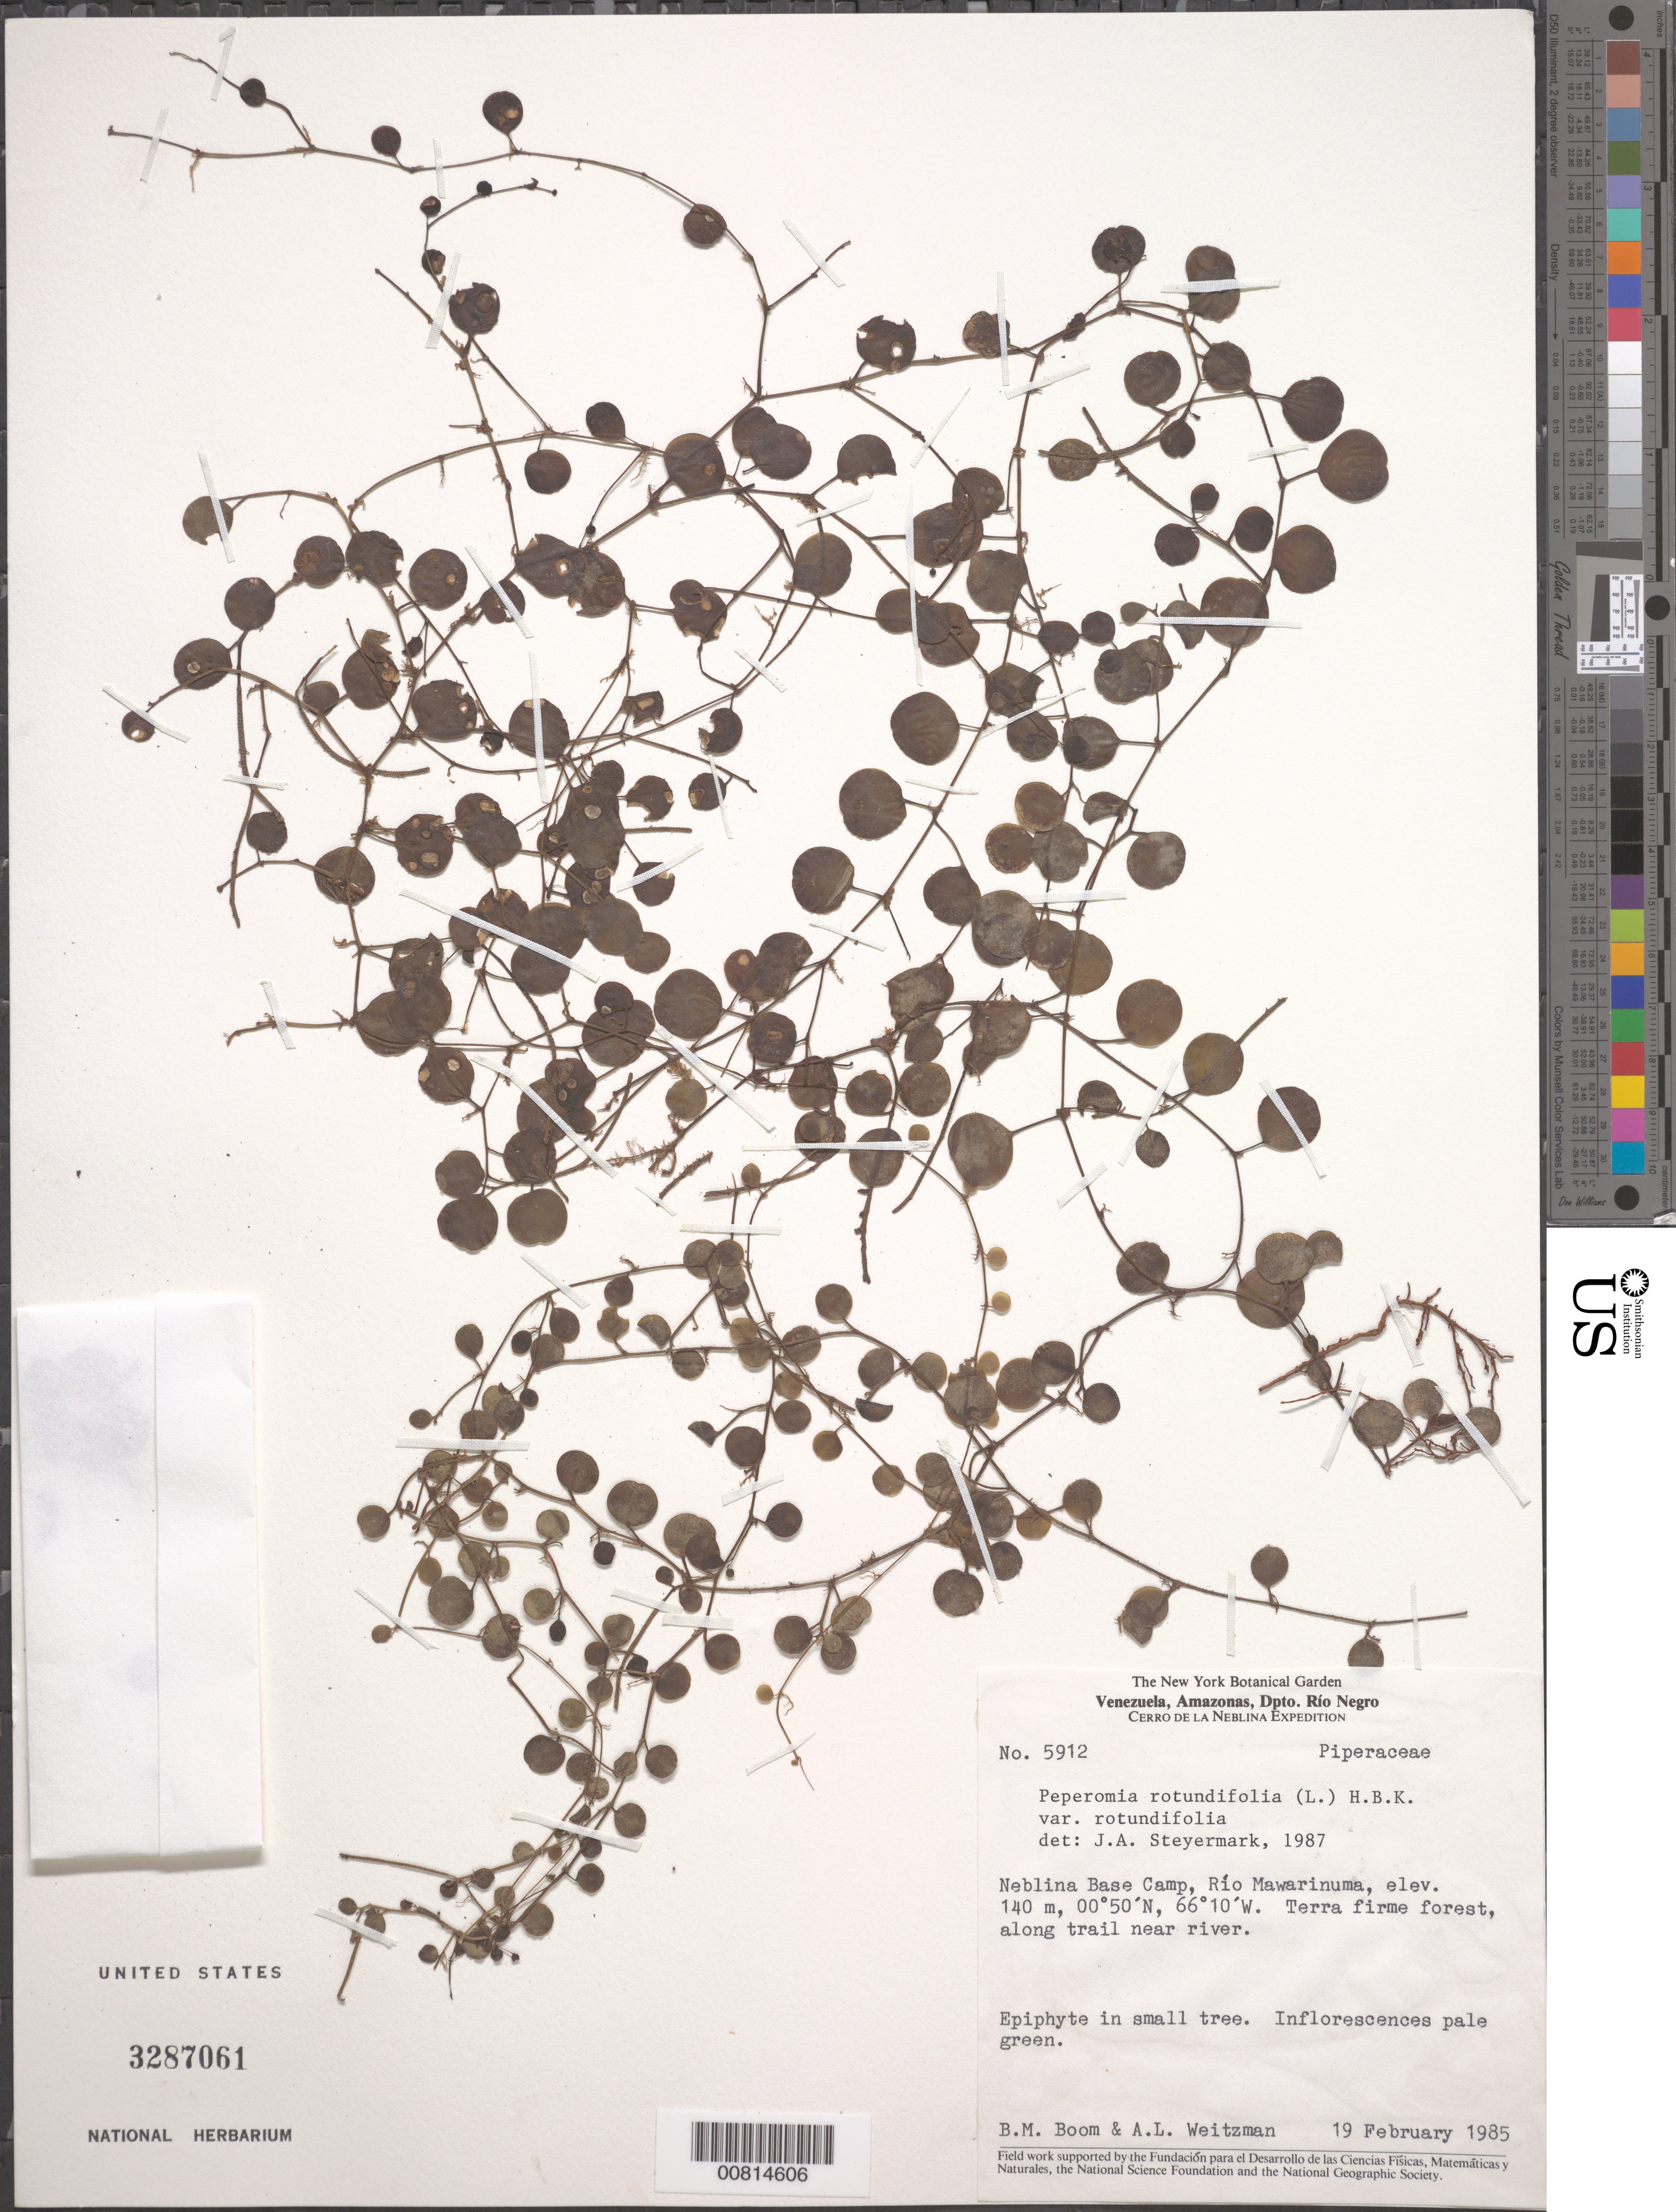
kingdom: Plantae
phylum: Tracheophyta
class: Magnoliopsida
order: Piperales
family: Piperaceae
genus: Peperomia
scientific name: Peperomia rotundata var. rotundata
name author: Kunth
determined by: Steyermark, Julian A., (VEN)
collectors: B. M. Boom & A. L. Weitzman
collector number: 5912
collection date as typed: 19-Feb-85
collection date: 1985-02-19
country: Venezuela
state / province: Amazonas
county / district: Río Negro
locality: Cerro de la Neblina Base Camp, Río Mawarinuma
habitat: Terra firme forest, along trail near river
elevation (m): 140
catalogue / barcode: US 3287061